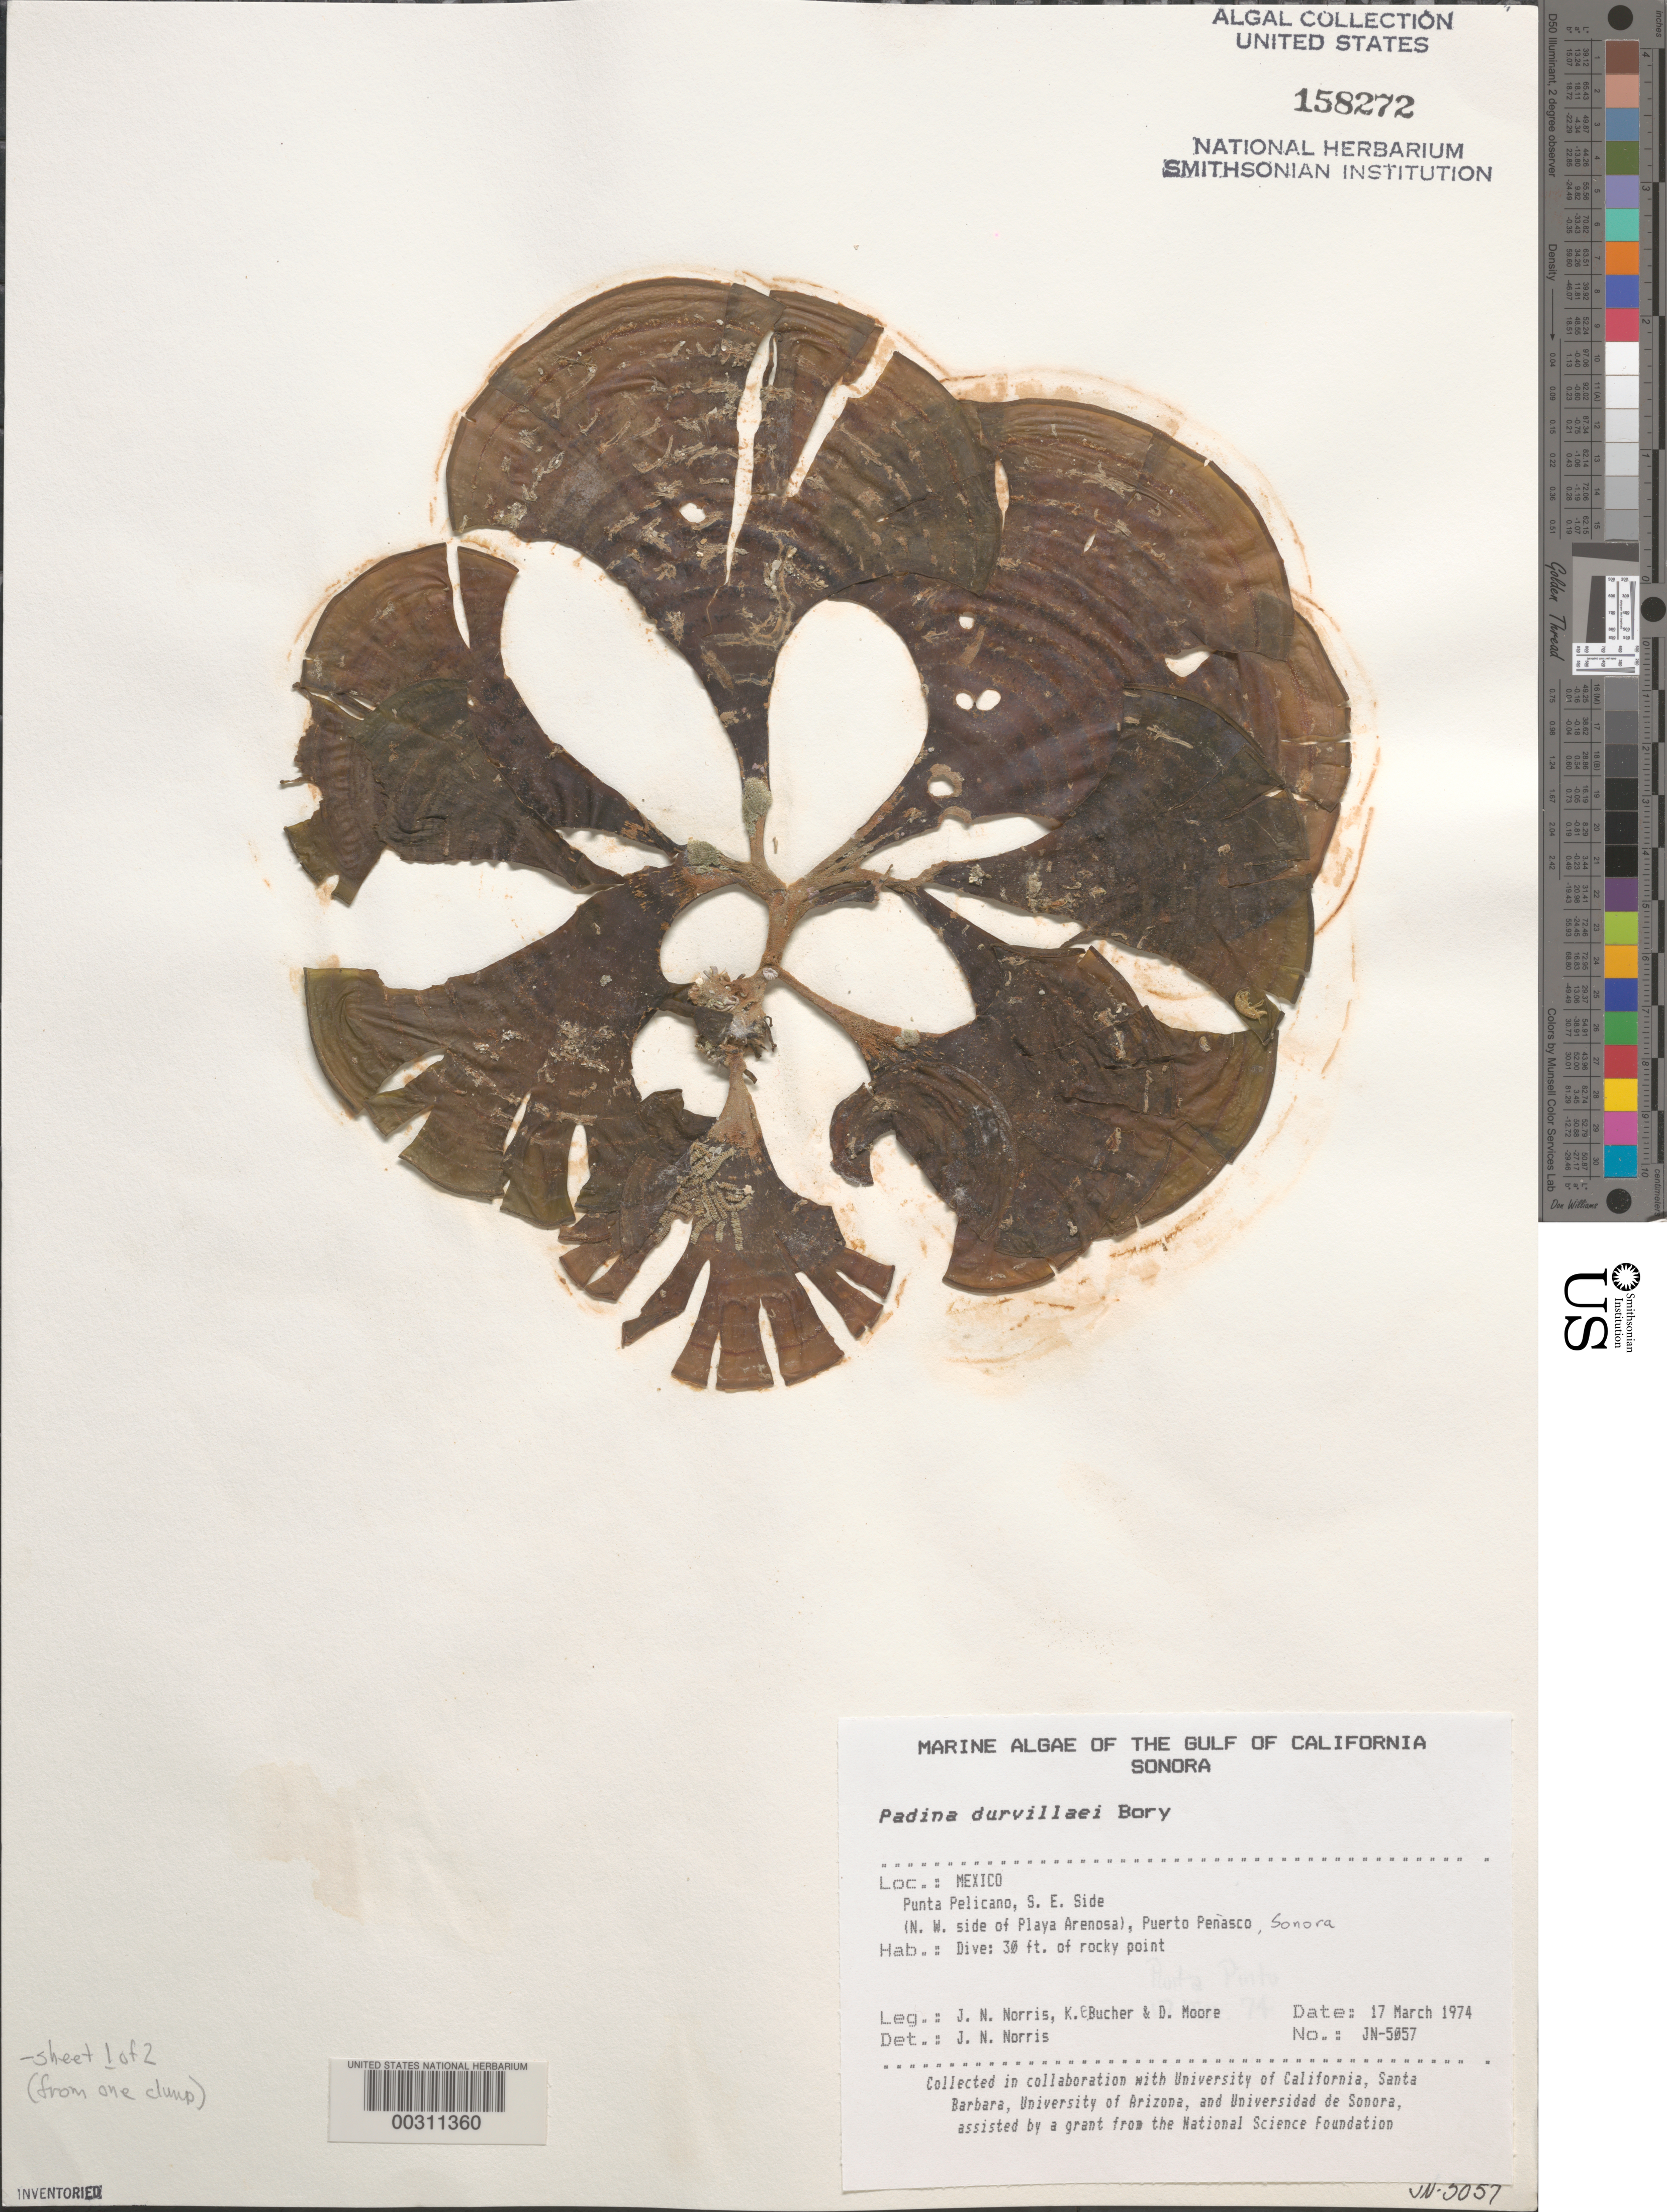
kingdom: Chromista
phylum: Ochrophyta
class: Phaeophyceae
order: Dictyotales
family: Dictyotaceae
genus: Padina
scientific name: Padina durvillaei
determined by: Norris, James N.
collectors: J. N. Norris, K. E. Bucher & D. Moore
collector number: JN-5057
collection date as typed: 17 Mar 1974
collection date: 1974-03-17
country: Mexico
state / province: Sonora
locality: Punta Pelicano, Playa Arenosa, Puerto Penasco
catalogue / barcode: US 158272